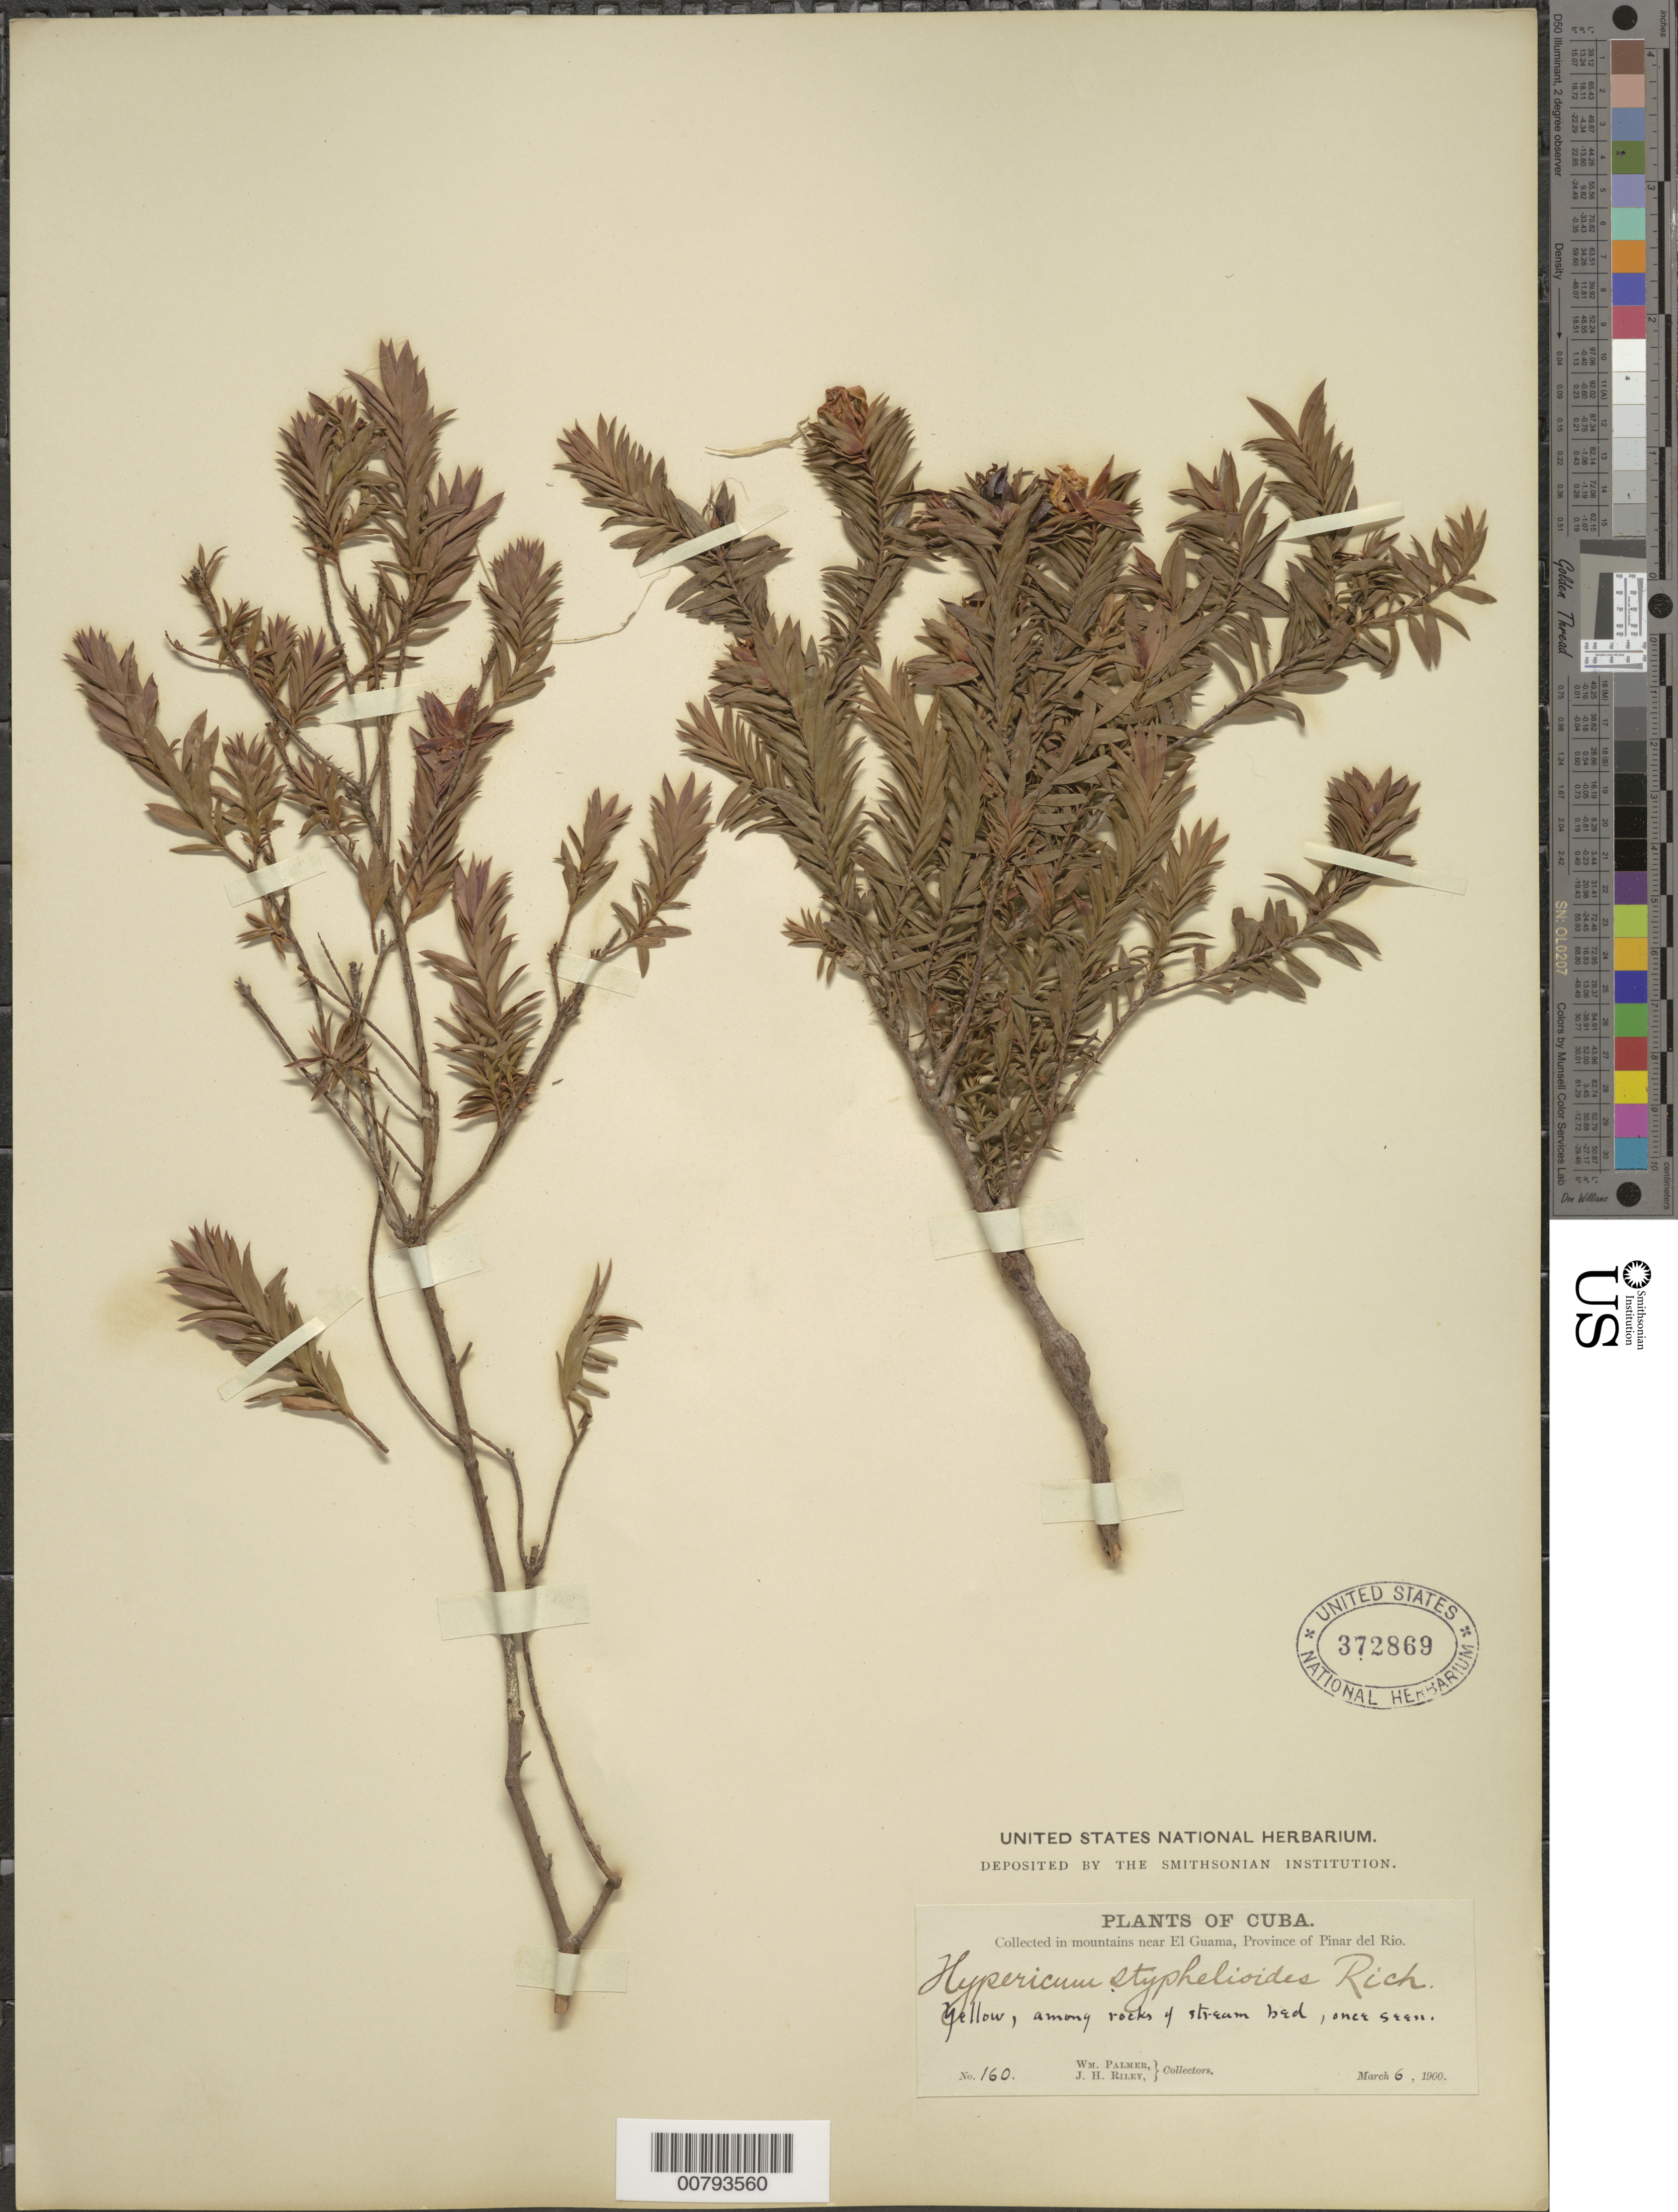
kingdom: Plantae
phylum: Tracheophyta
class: Magnoliopsida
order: Malpighiales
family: Hypericaceae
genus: Hypericum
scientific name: Hypericum styphelioides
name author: A. Rich.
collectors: W. Palmer & J. H. Riley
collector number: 160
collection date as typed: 06 Mar 1900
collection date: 1900-03-06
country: Cuba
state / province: Pinar del Río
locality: Mountains near El Guama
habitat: Montane; among rocks of stream bed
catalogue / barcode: US 372869